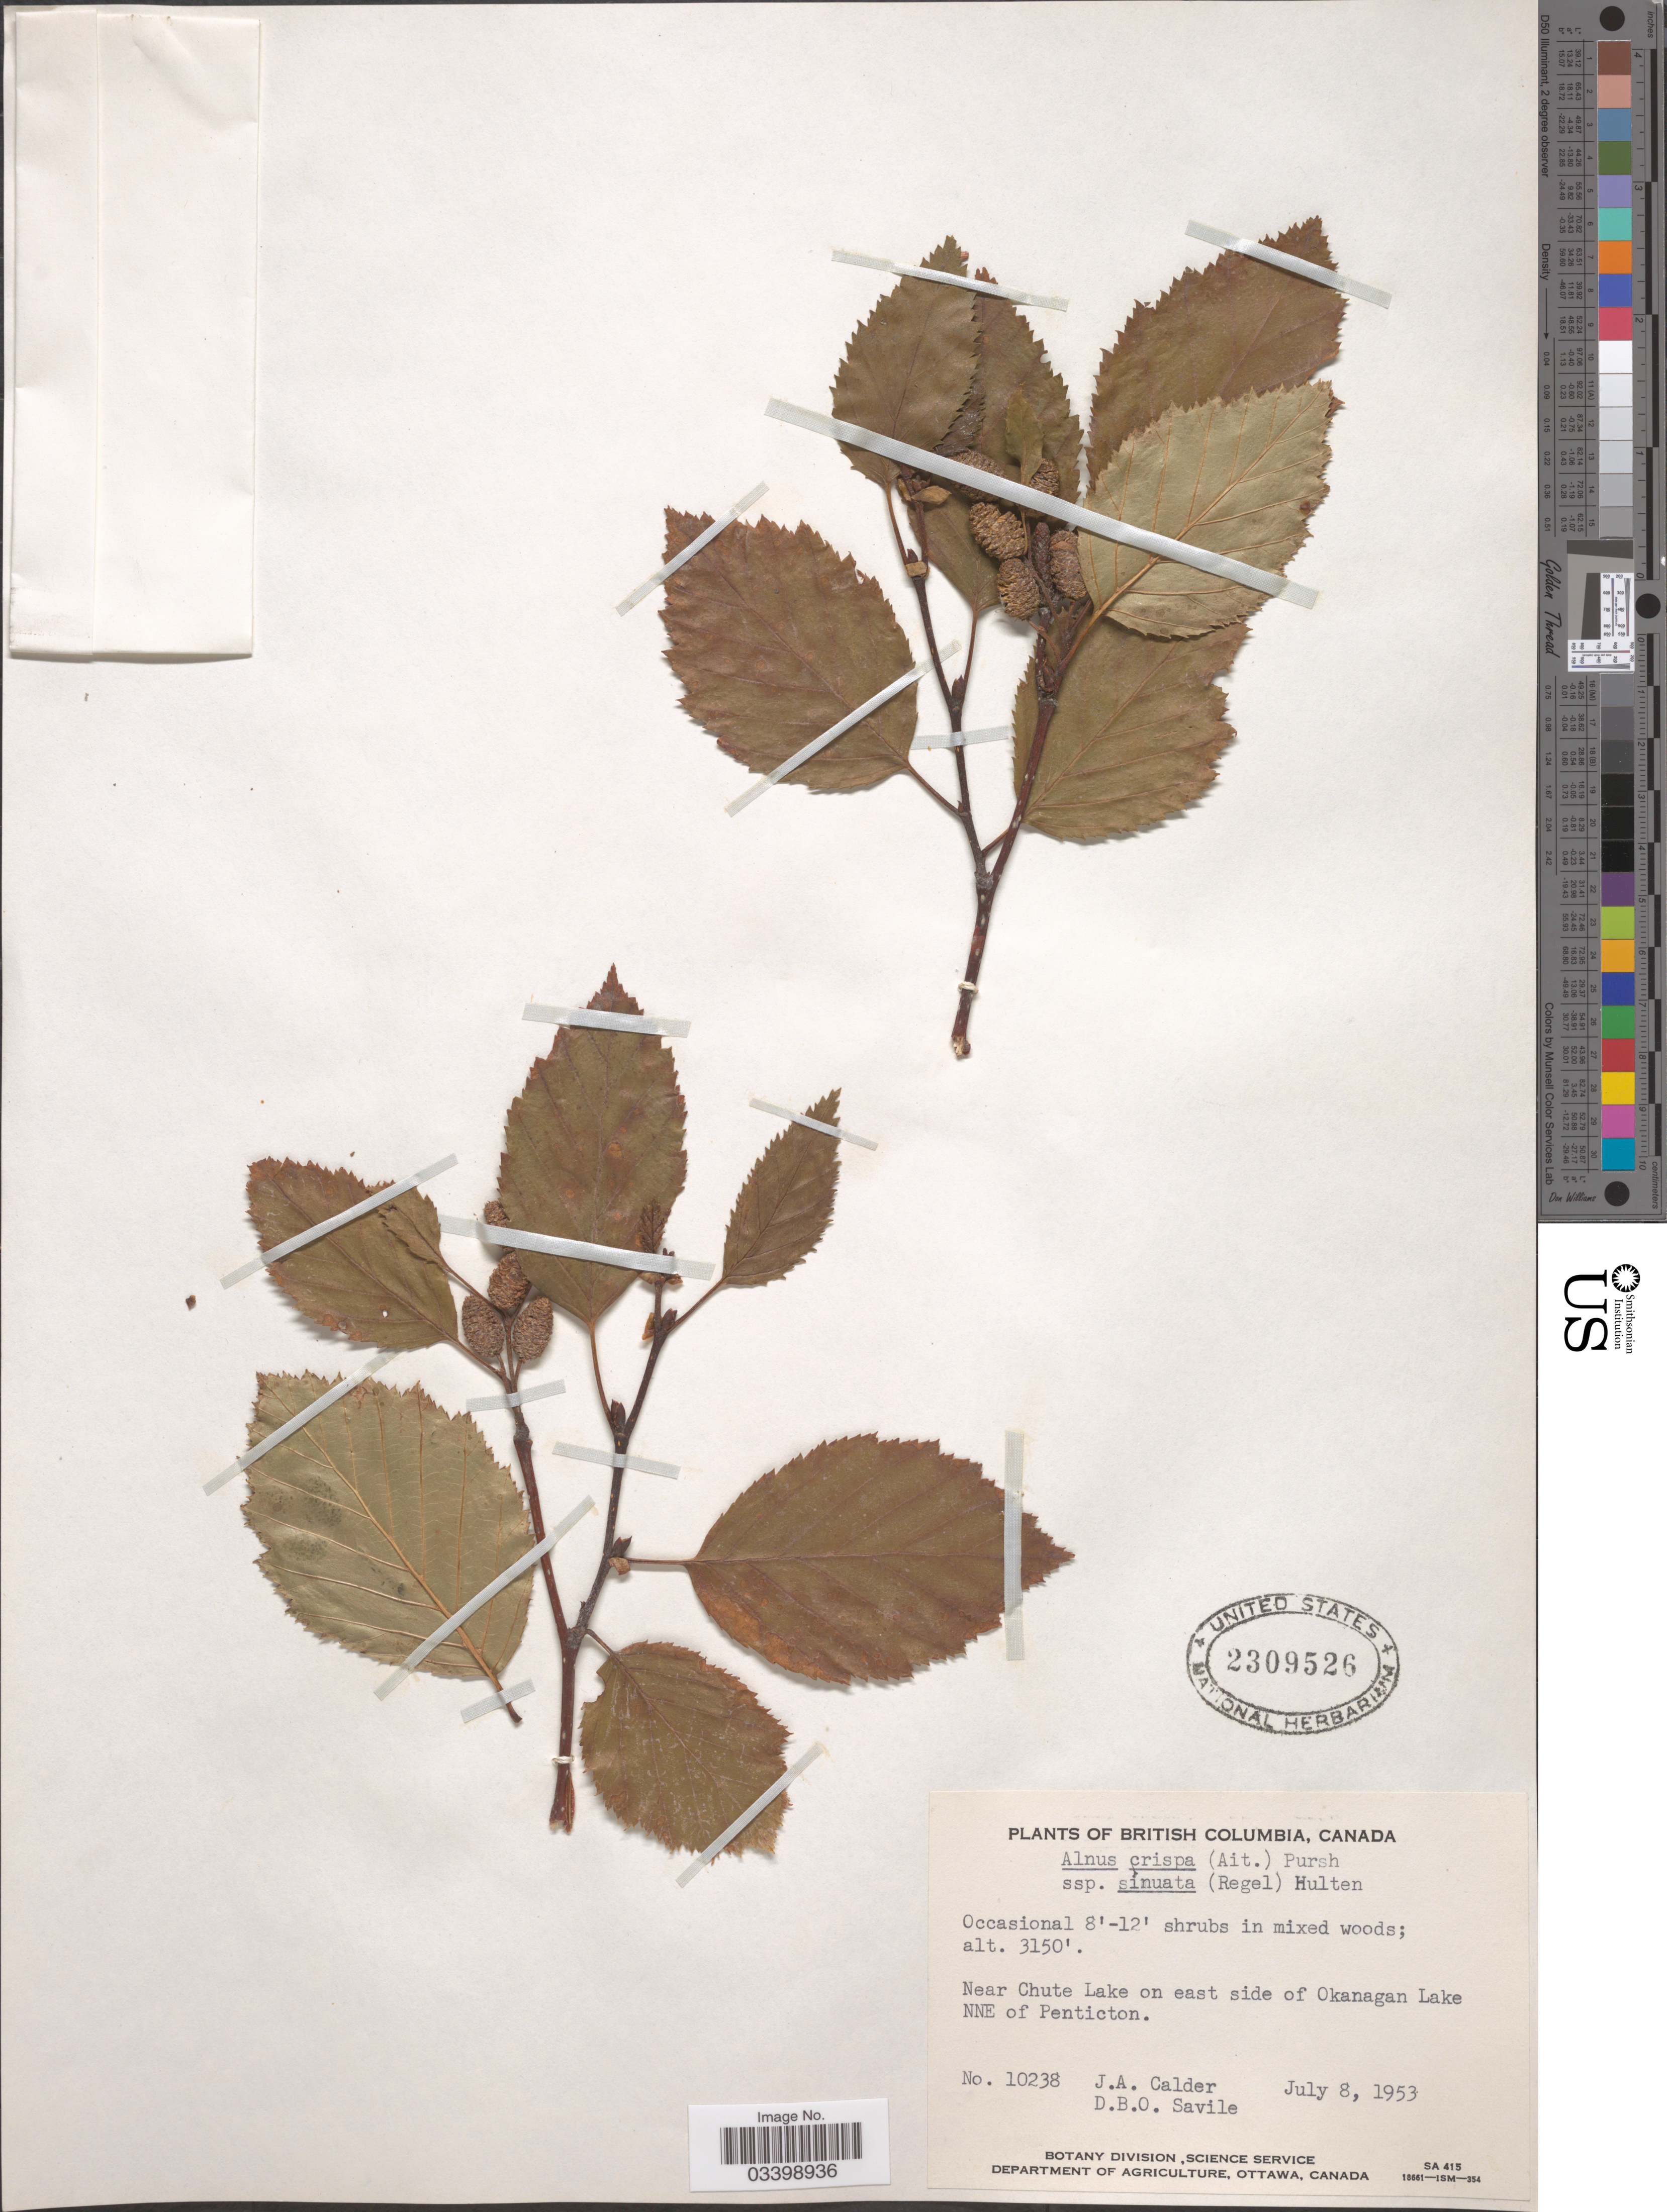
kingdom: Plantae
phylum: Tracheophyta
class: Magnoliopsida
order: Fagales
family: Betulaceae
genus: Alnus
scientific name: Alnus viridis subsp. sinuata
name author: Regel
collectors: J. A. Calder & D. Savile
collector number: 10238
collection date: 1953-07-08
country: Canada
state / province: British Columbia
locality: Near Chute Lake on east side of Okanagan Lake NNE of Penticton.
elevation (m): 960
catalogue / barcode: US 2309526